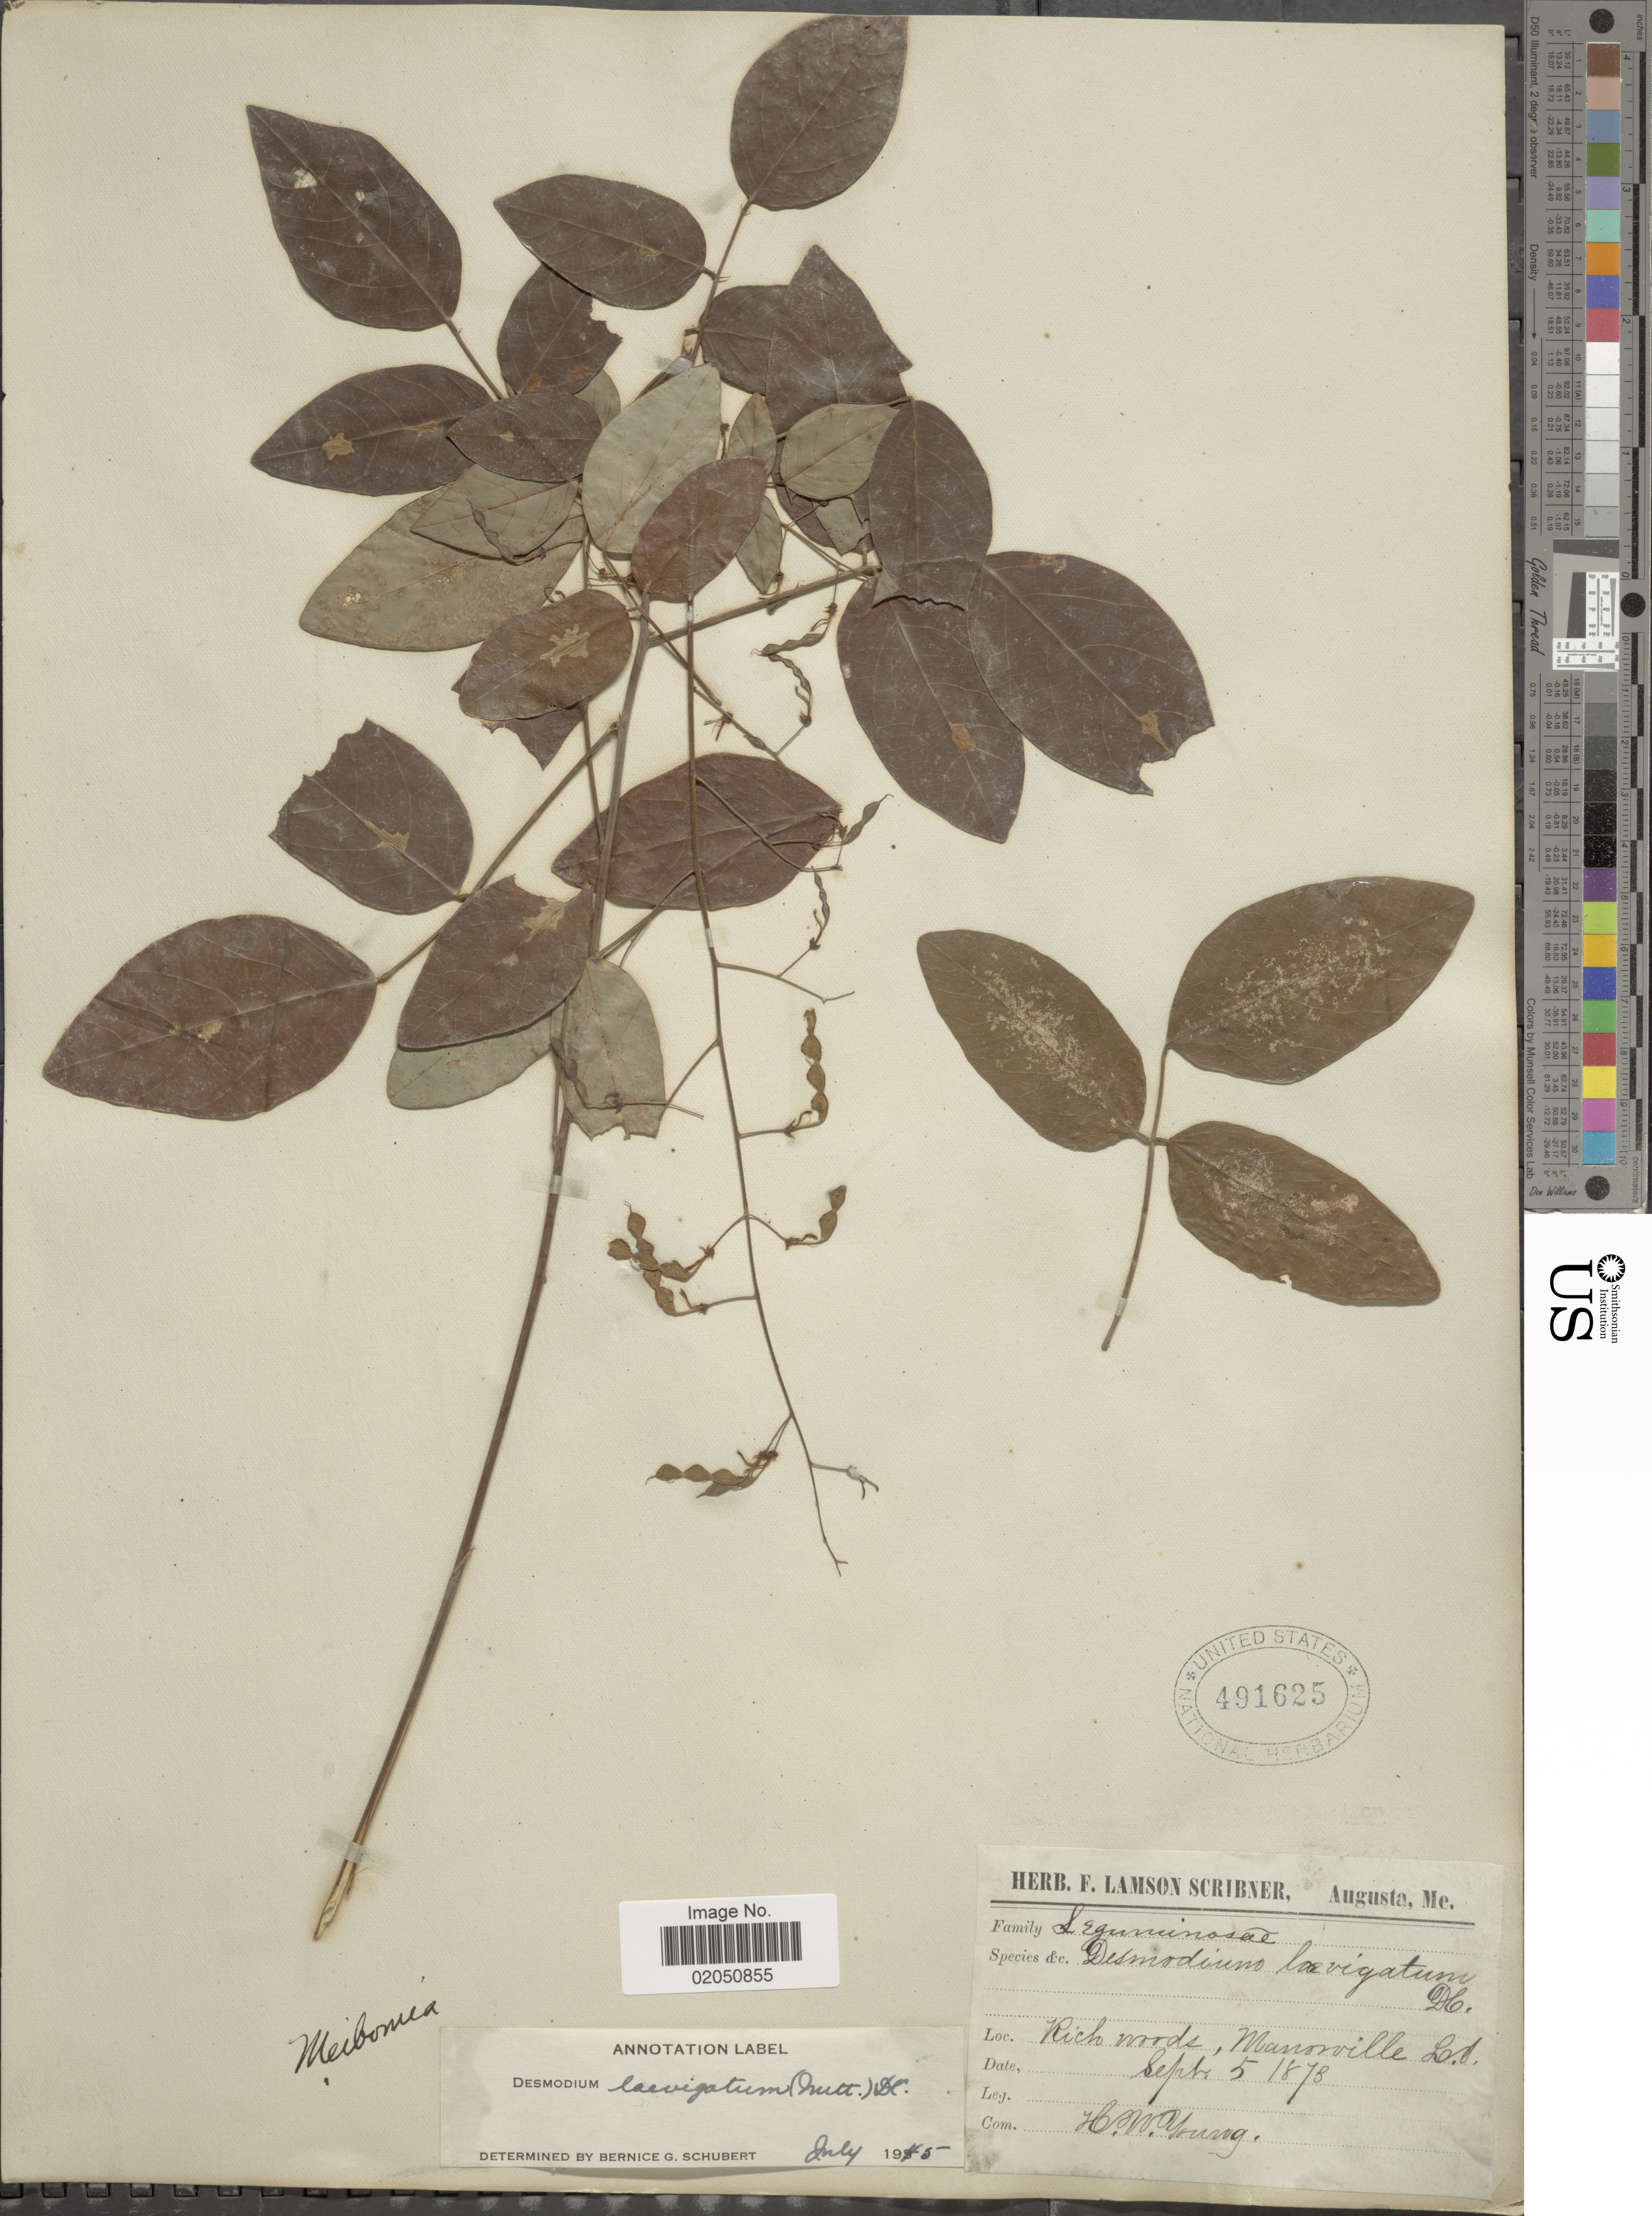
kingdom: Plantae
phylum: Tracheophyta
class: Magnoliopsida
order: Fabales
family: Fabaceae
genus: Desmodium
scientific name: Desmodium laevigatum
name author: (Nutt.) DC.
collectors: H. W. Young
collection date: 1873-09-05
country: United States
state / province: New York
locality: Rich woods, Manorville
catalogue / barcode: US 491625